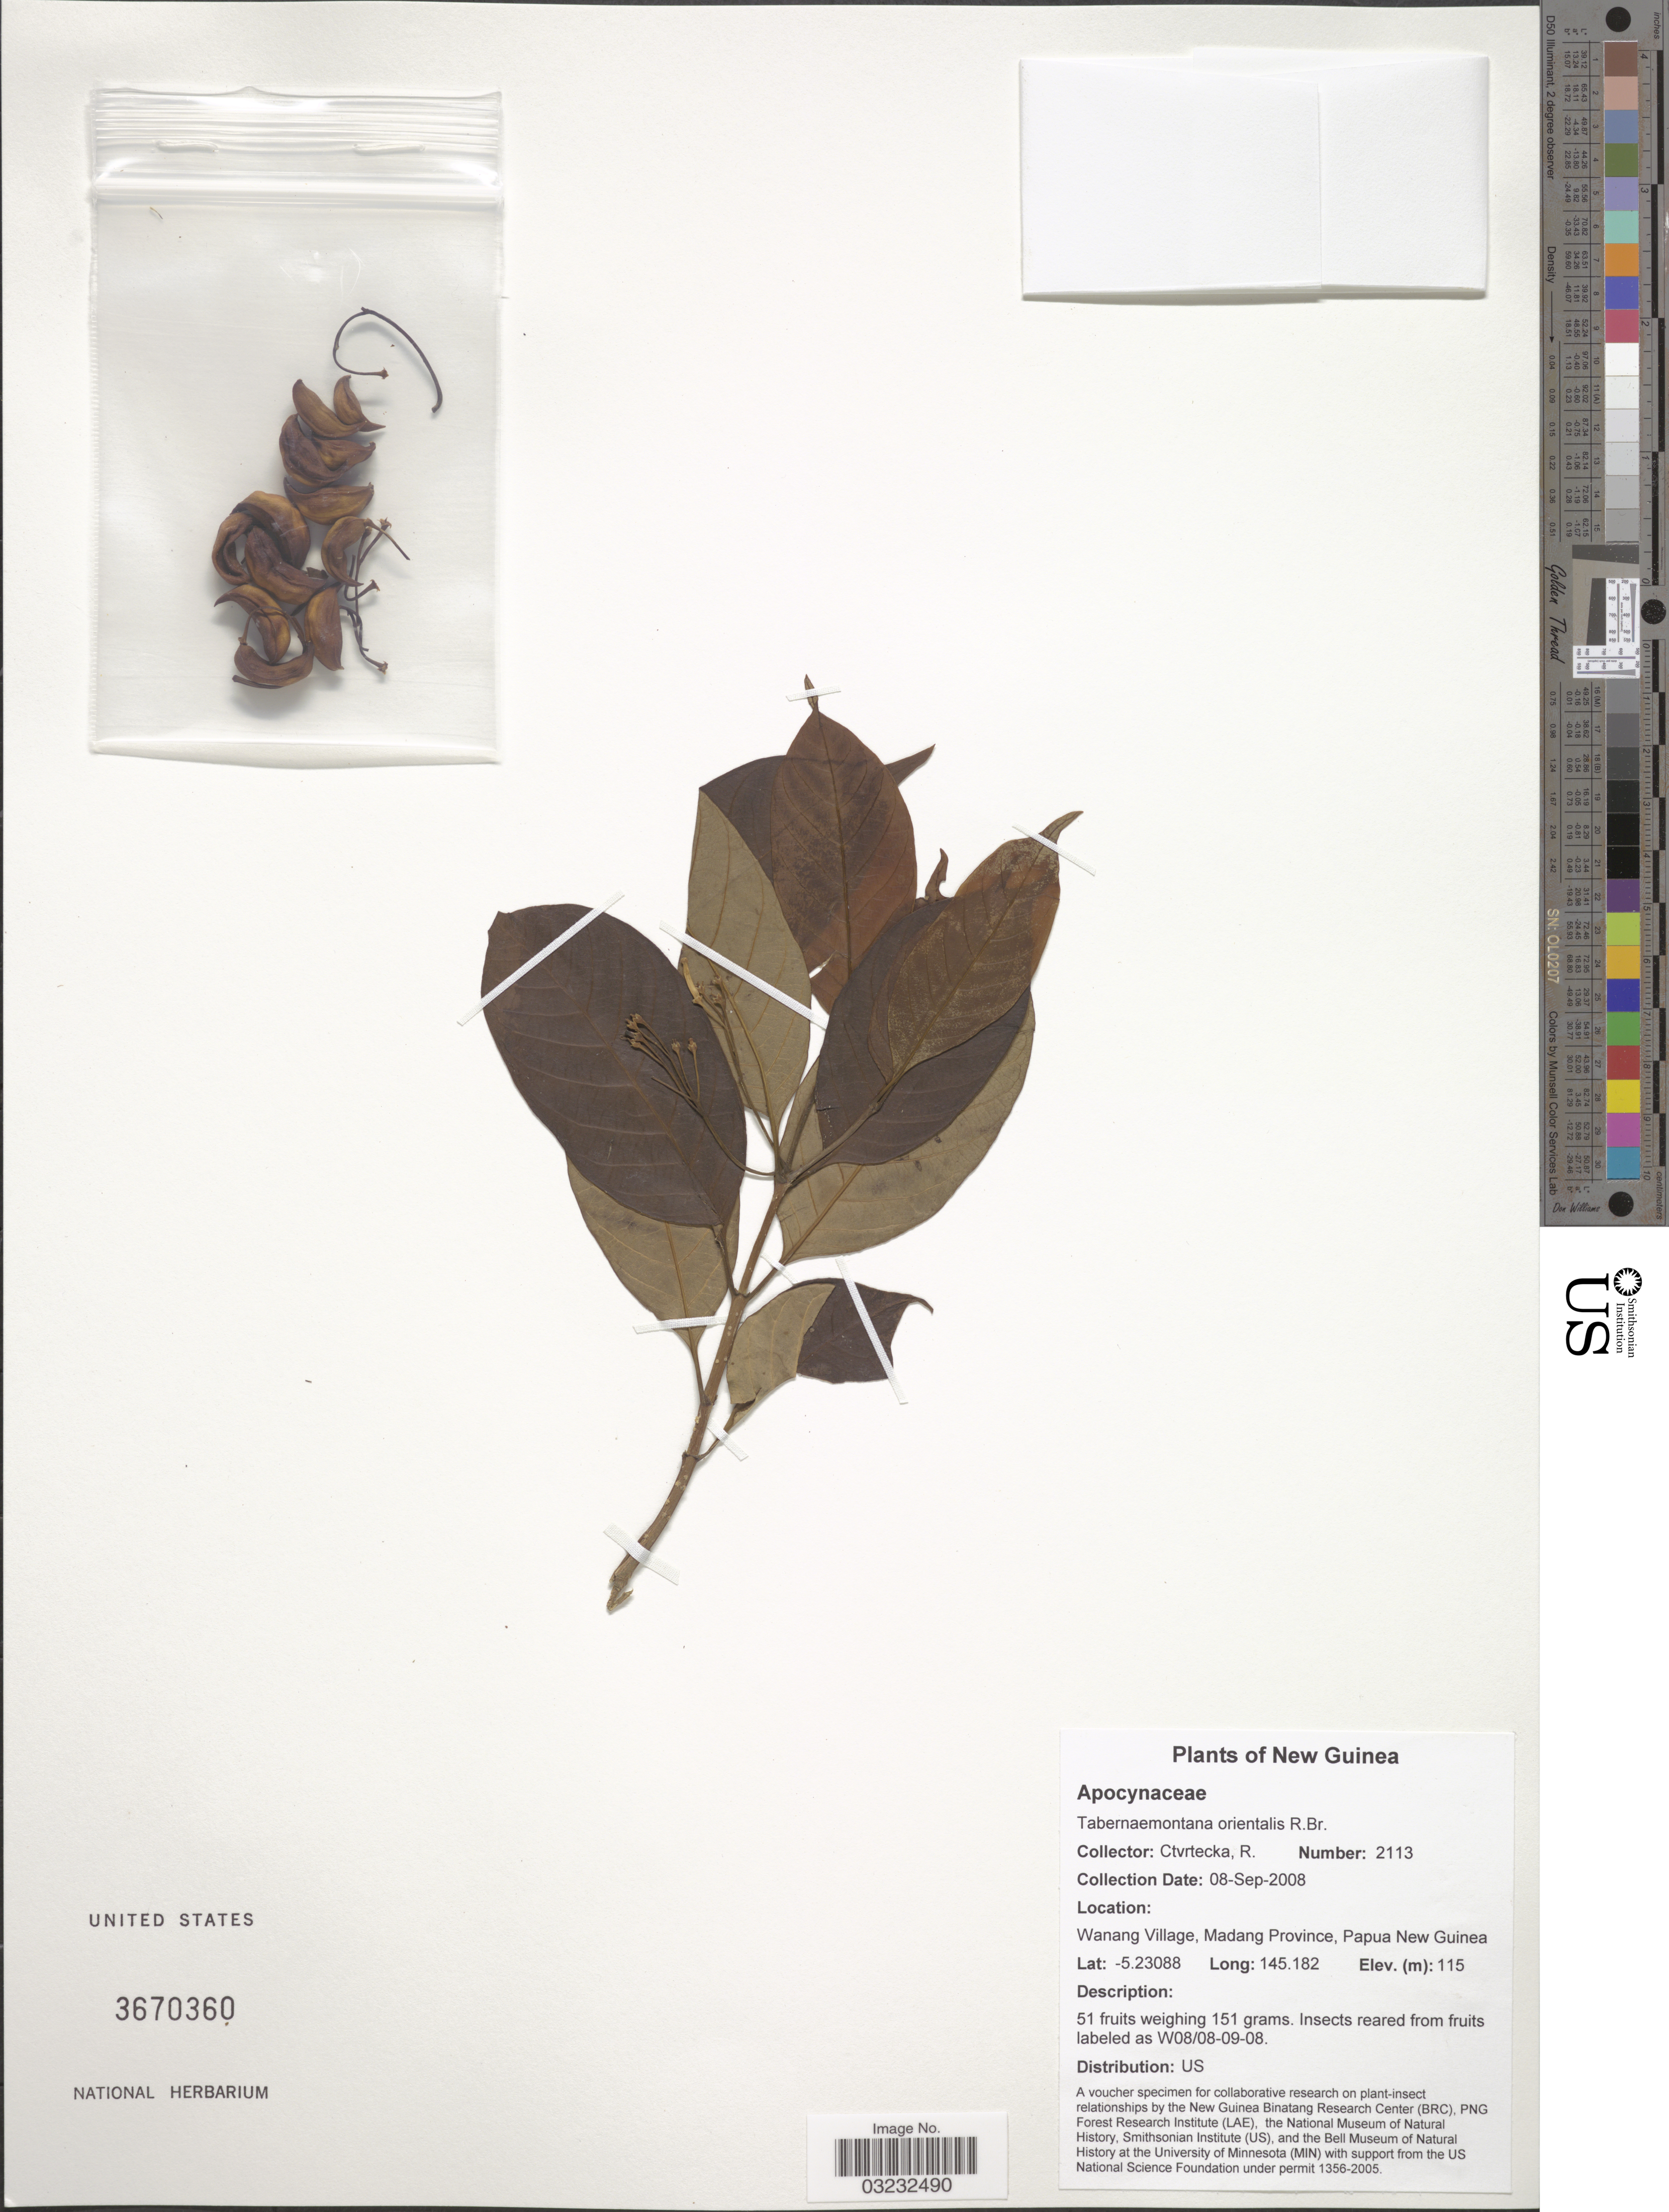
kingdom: Plantae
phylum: Tracheophyta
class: Magnoliopsida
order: Gentianales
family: Apocynaceae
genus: Tabernaemontana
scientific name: Tabernaemontana pandacaqui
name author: Poir.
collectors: R. Ctvrtecka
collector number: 2113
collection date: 2008-09-08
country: Papua New Guinea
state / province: Madang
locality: New Guinea, Wanang Village.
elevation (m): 115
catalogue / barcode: US 3670360